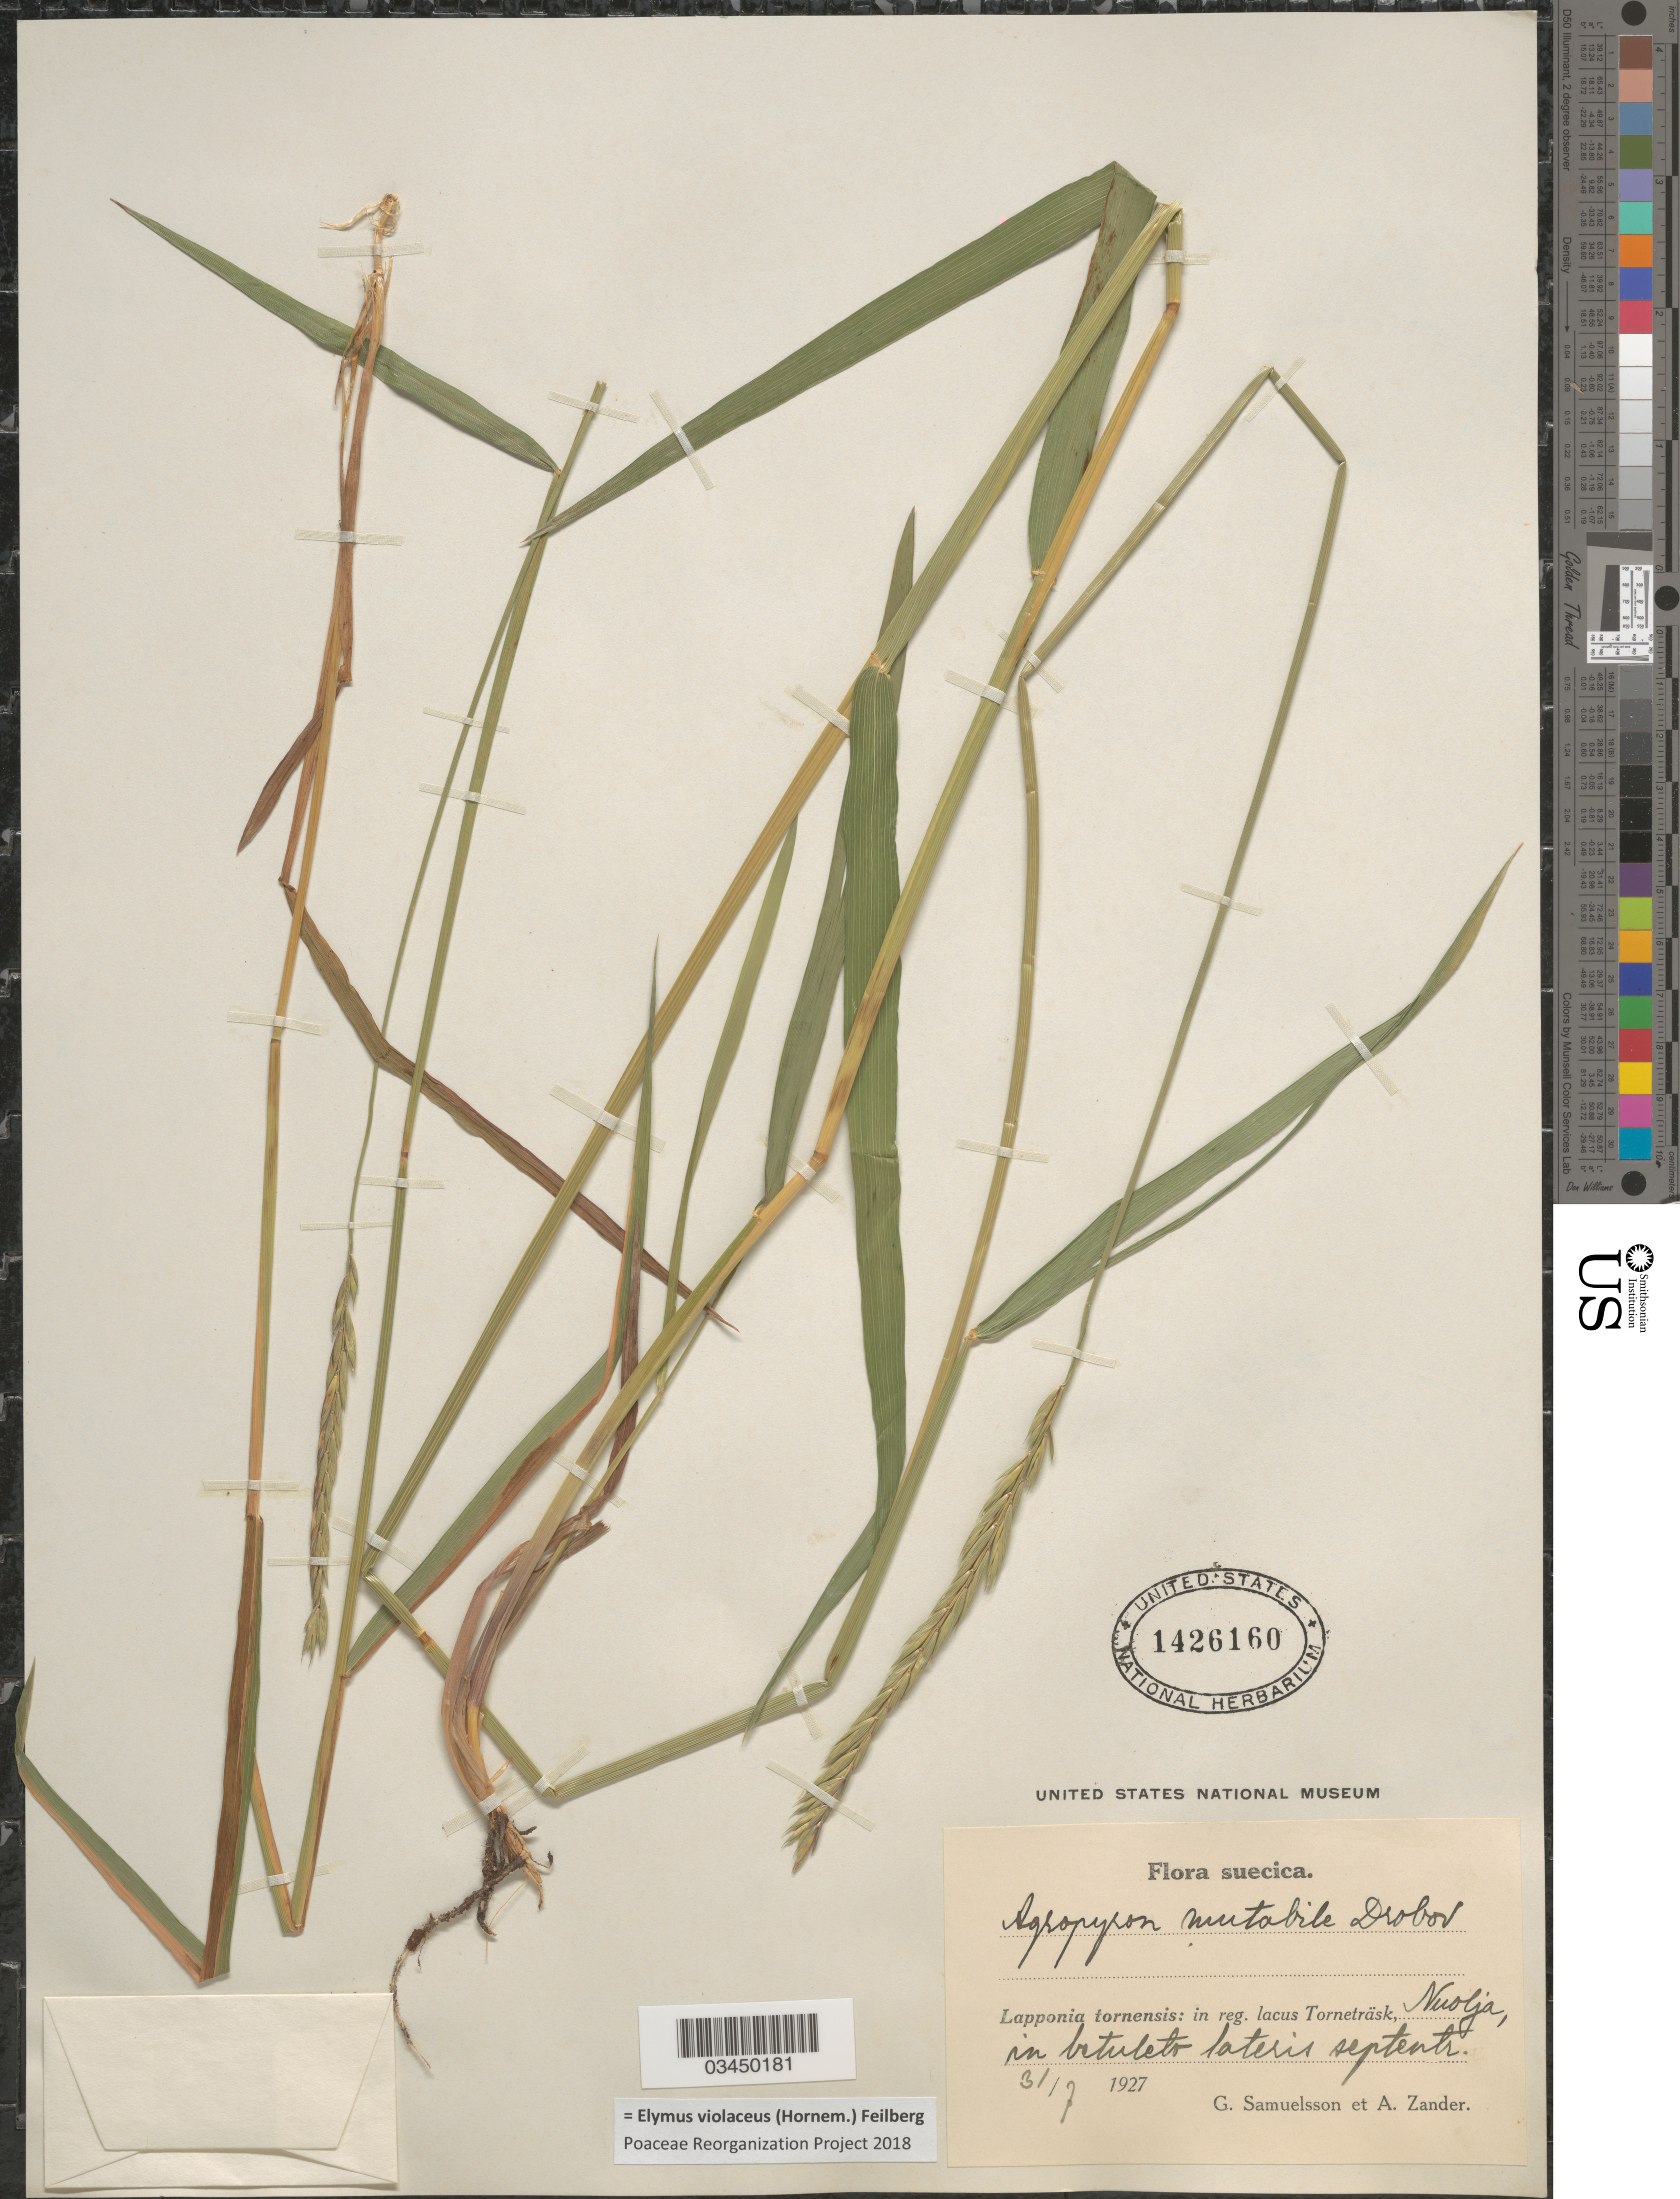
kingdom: Plantae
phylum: Tracheophyta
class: Liliopsida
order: Poales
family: Poaceae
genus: Elymus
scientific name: Elymus violaceus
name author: (Hornem.) Feilberg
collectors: G. Samuelsson & A. Zander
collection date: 1927-07-31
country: Sweden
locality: Suecica. Lapponia tornensis: in reg. lacus Torneträsk, Nuolja, in betuleto lateris septentr.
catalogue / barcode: US 1426160